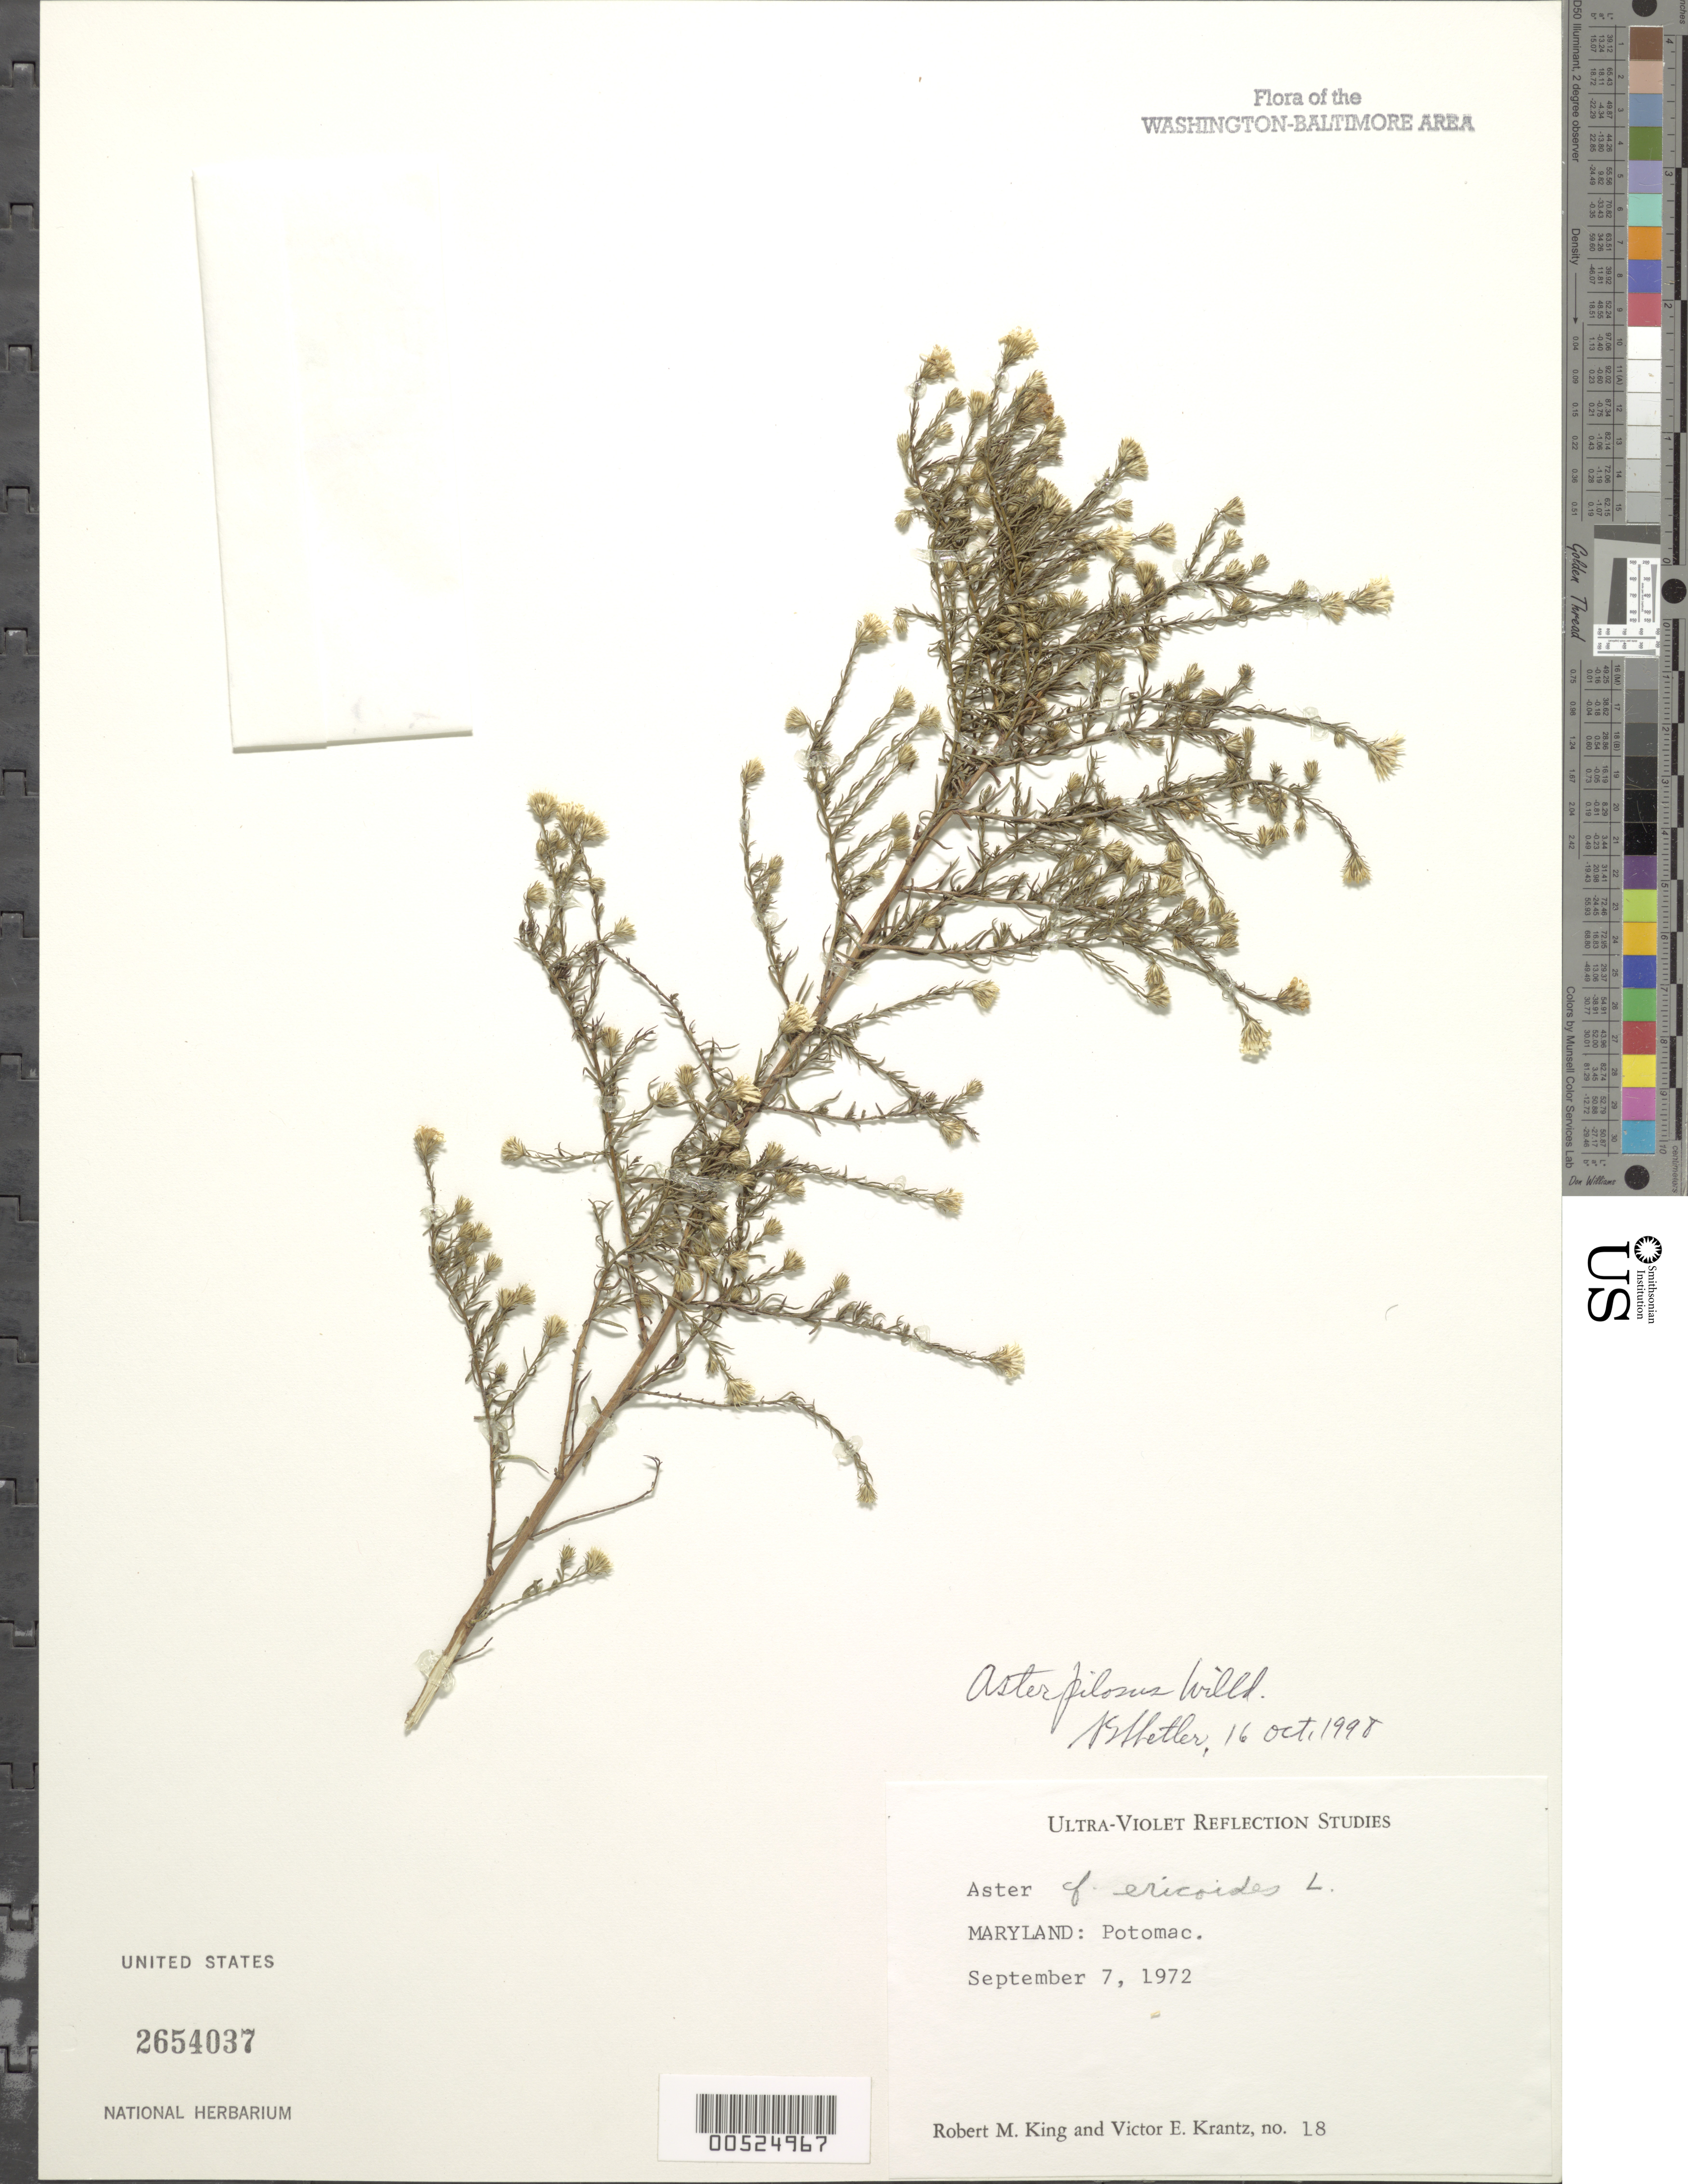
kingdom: Plantae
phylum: Tracheophyta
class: Magnoliopsida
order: Asterales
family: Asteraceae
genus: Symphyotrichum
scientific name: Symphyotrichum pilosum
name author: (Willd.) G.L. Nesom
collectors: R. M. King & V. Krantz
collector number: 18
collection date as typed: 07 Sep 1972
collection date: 1972-09-07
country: United States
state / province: Maryland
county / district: Montgomery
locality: Potomac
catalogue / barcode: US 2654037